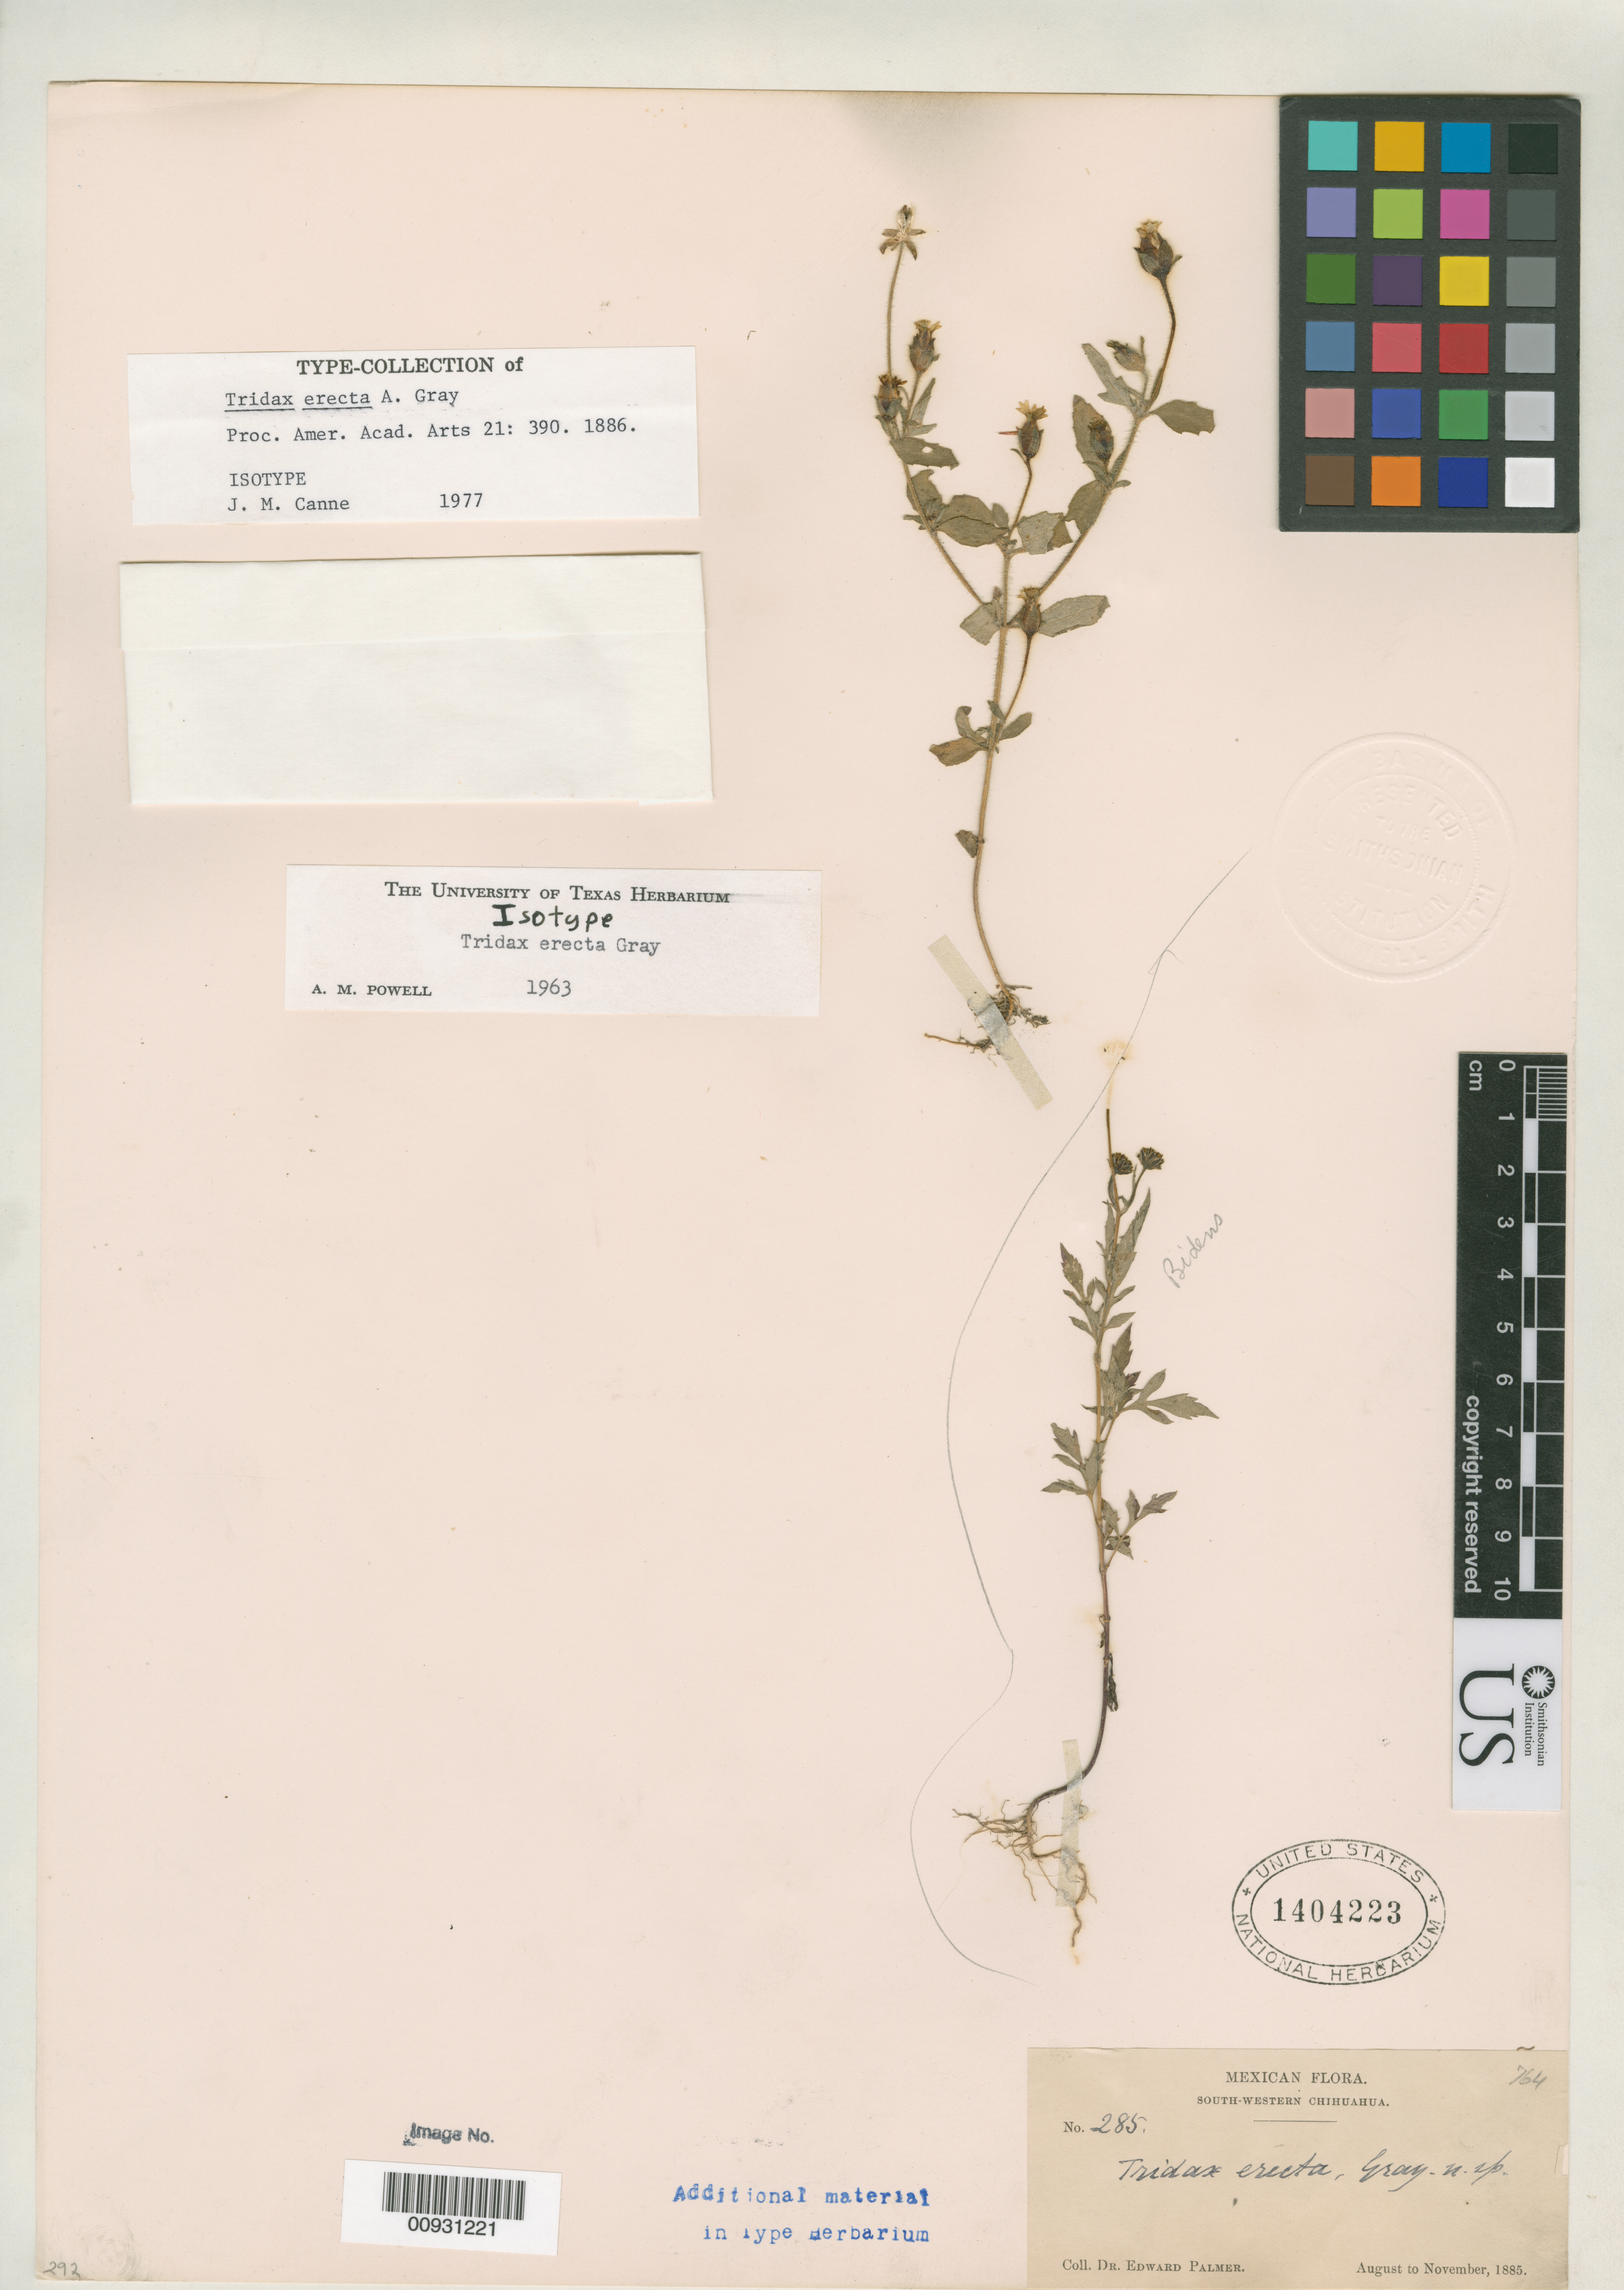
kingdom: Plantae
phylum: Tracheophyta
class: Magnoliopsida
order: Asterales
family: Asteraceae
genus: Tridax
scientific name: Tridax erecta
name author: A. Gray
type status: Isotype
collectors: E. Palmer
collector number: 285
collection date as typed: Aug ---- to -- Nov 1885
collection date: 1885-11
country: Mexico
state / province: Chihuahua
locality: South-western Chihuahua.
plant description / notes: Specimen ex John Donnell Smith herbarium.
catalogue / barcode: US 1404223